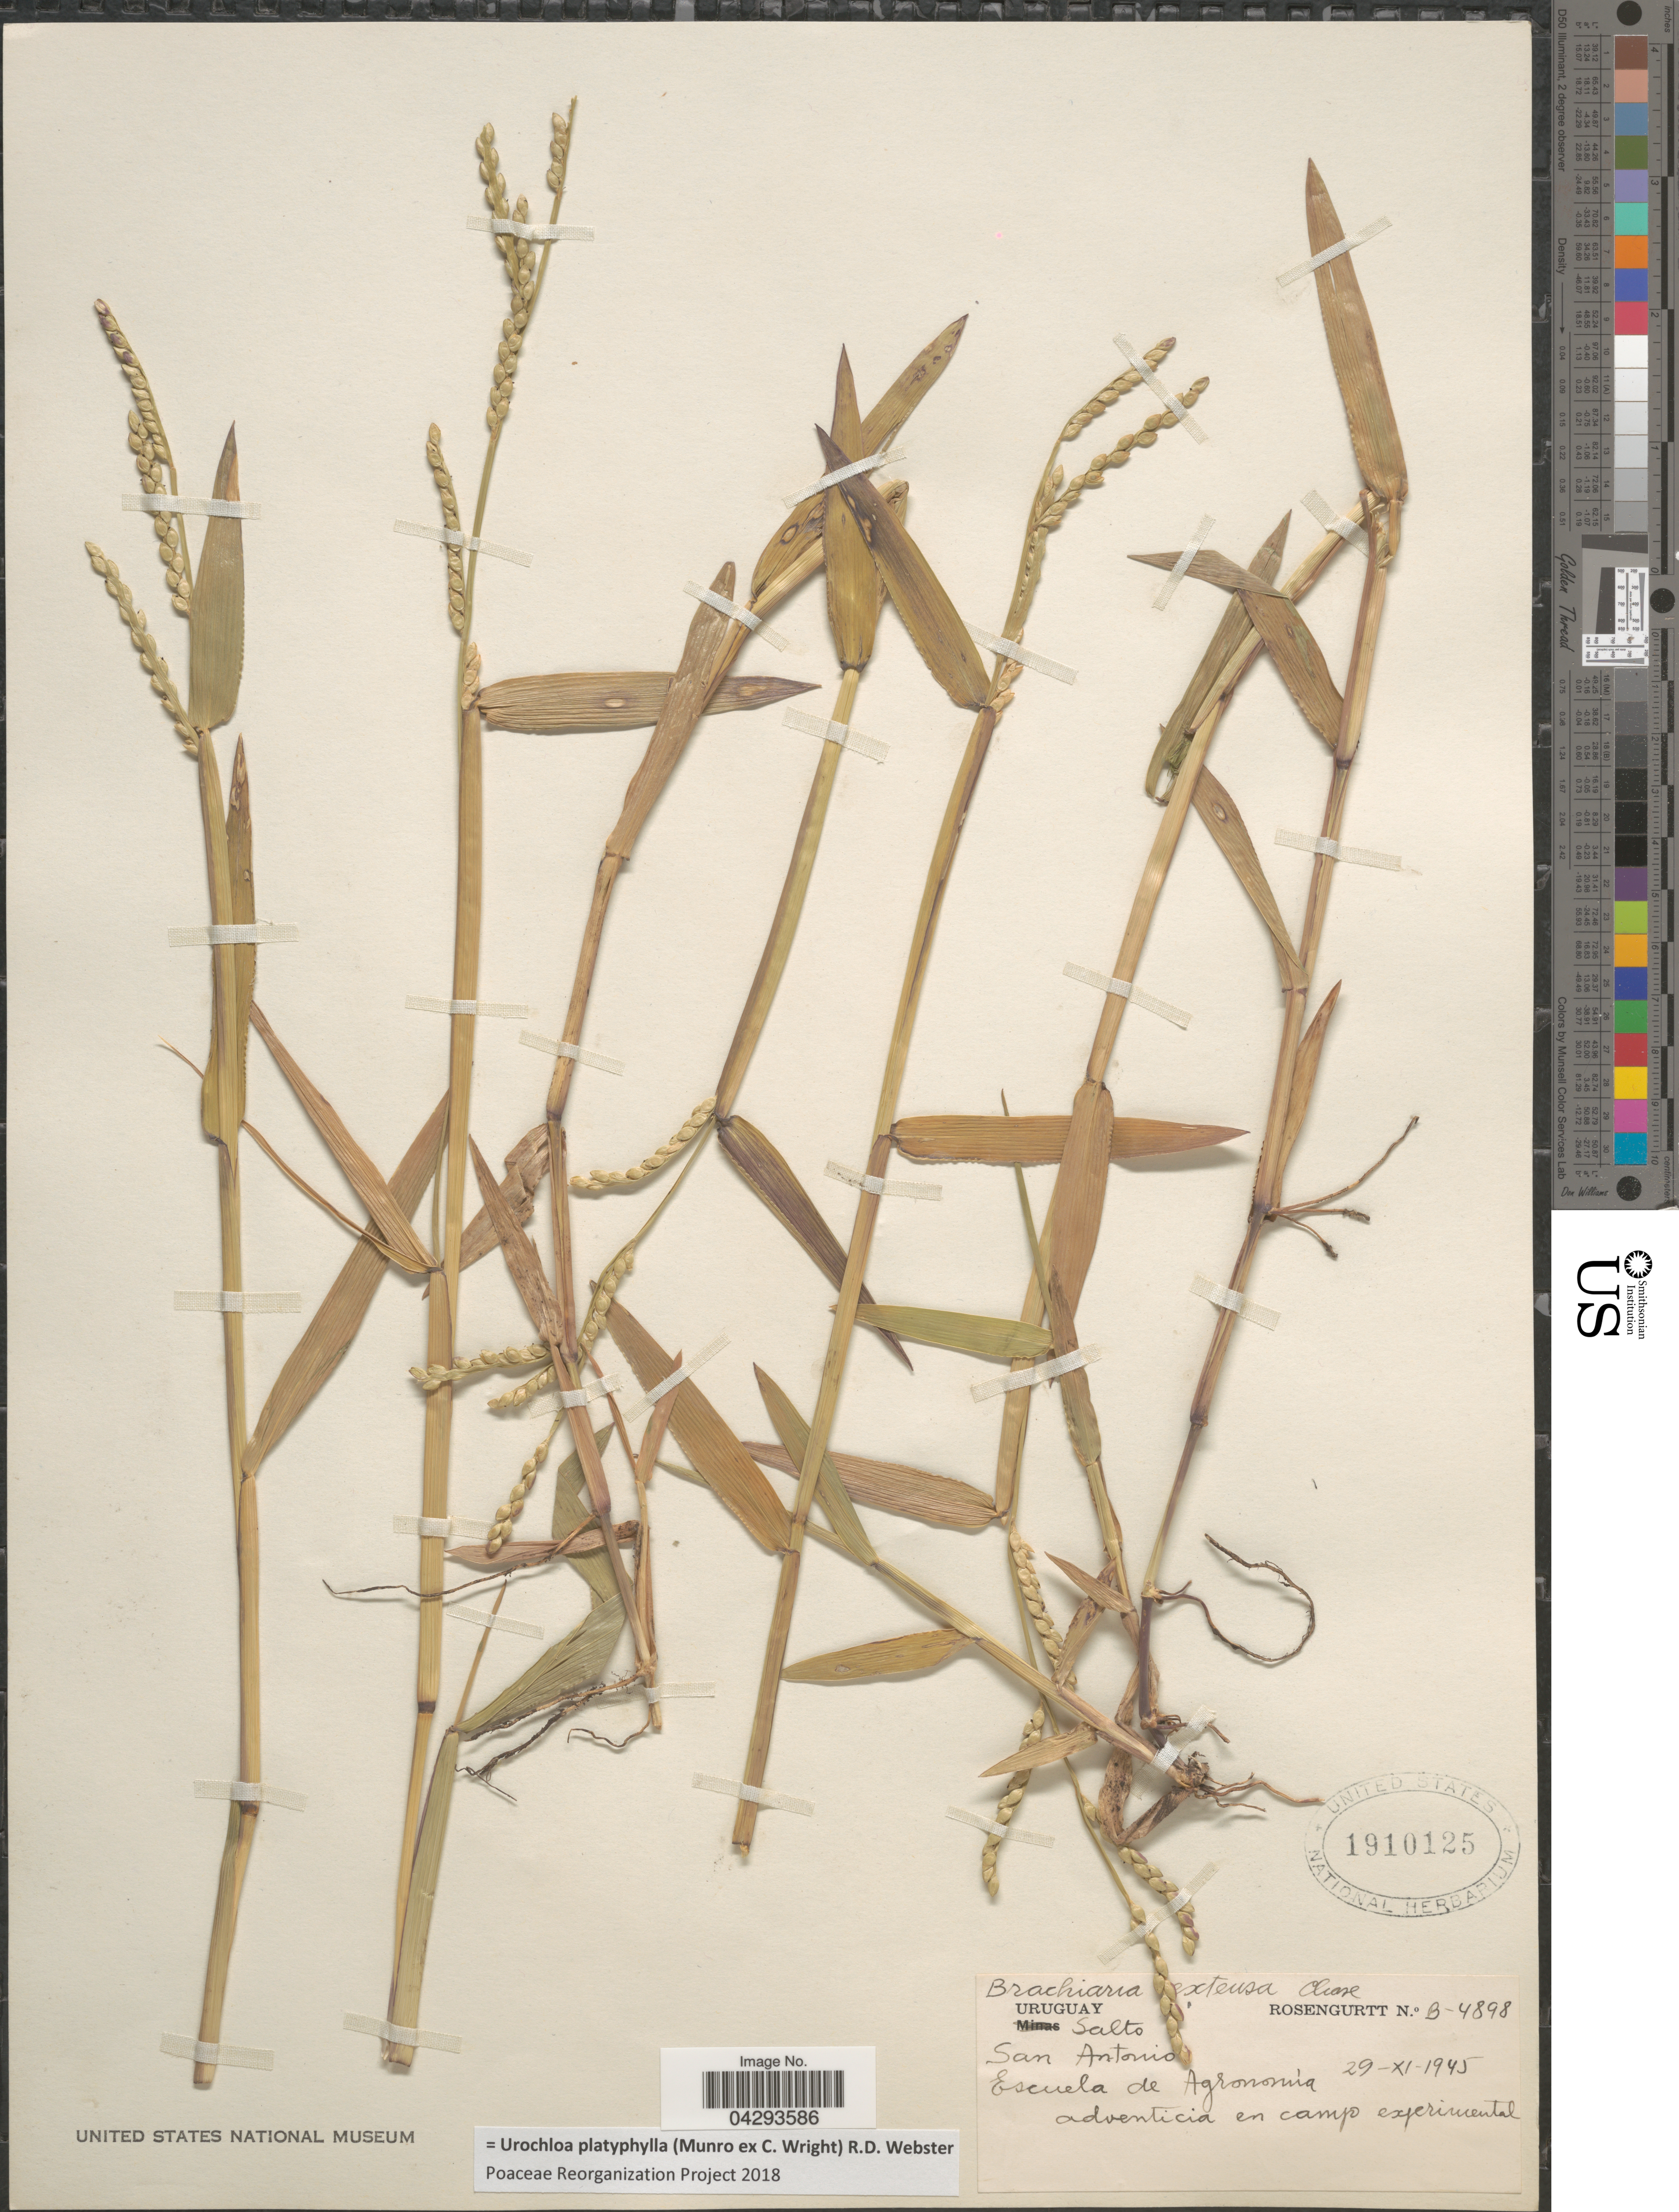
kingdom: Plantae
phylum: Tracheophyta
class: Liliopsida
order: Poales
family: Poaceae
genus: Urochloa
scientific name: Urochloa platyphylla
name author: (Munro ex C. Wright) R.D. Webster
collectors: Rosengurtt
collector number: B-4898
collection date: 1945-11-29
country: Uruguay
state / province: Salto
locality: Escuela de Agronomía.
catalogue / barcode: US 1910125